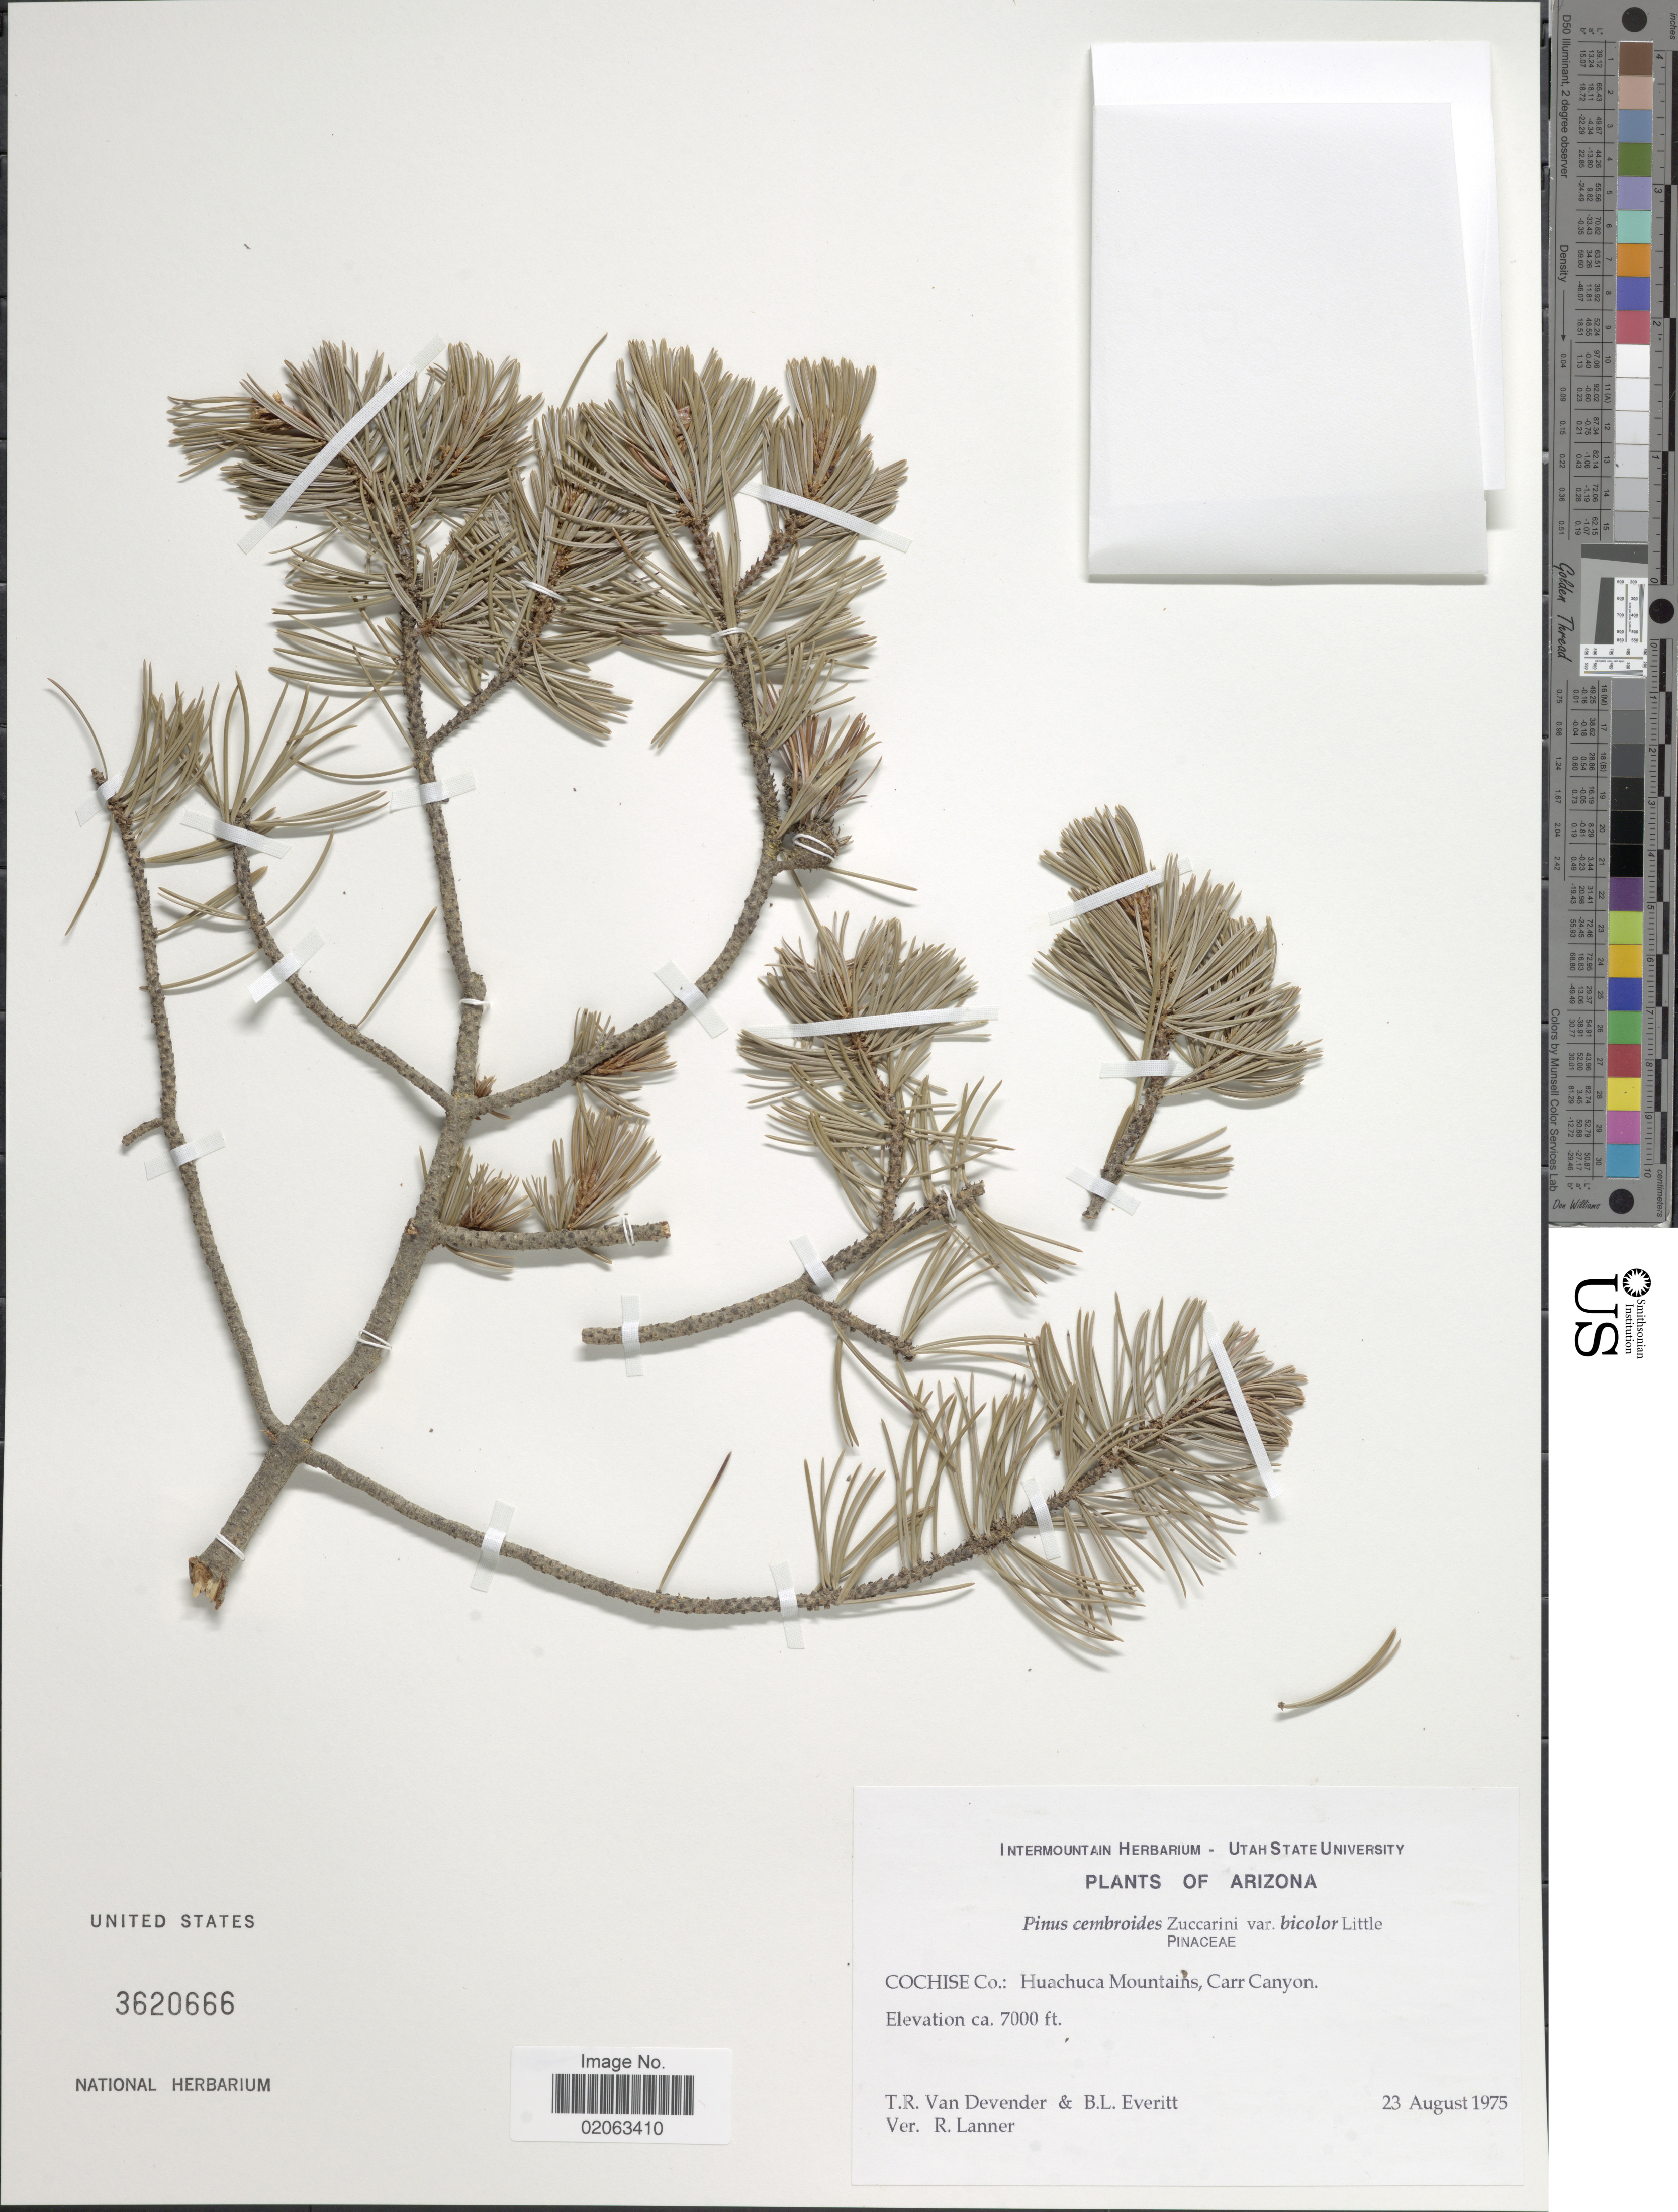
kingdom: Plantae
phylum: Tracheophyta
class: Pinopsida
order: Pinales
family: Pinaceae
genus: Pinus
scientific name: Pinus cembroides var. bicolor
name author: Little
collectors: T. R. Van Devender & B. Everitt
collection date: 1975-08-23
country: United States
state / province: Arizona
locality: Cochise Co.: Huachuca Mountains, Carr Canyon.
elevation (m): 2134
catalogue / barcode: US 3620666